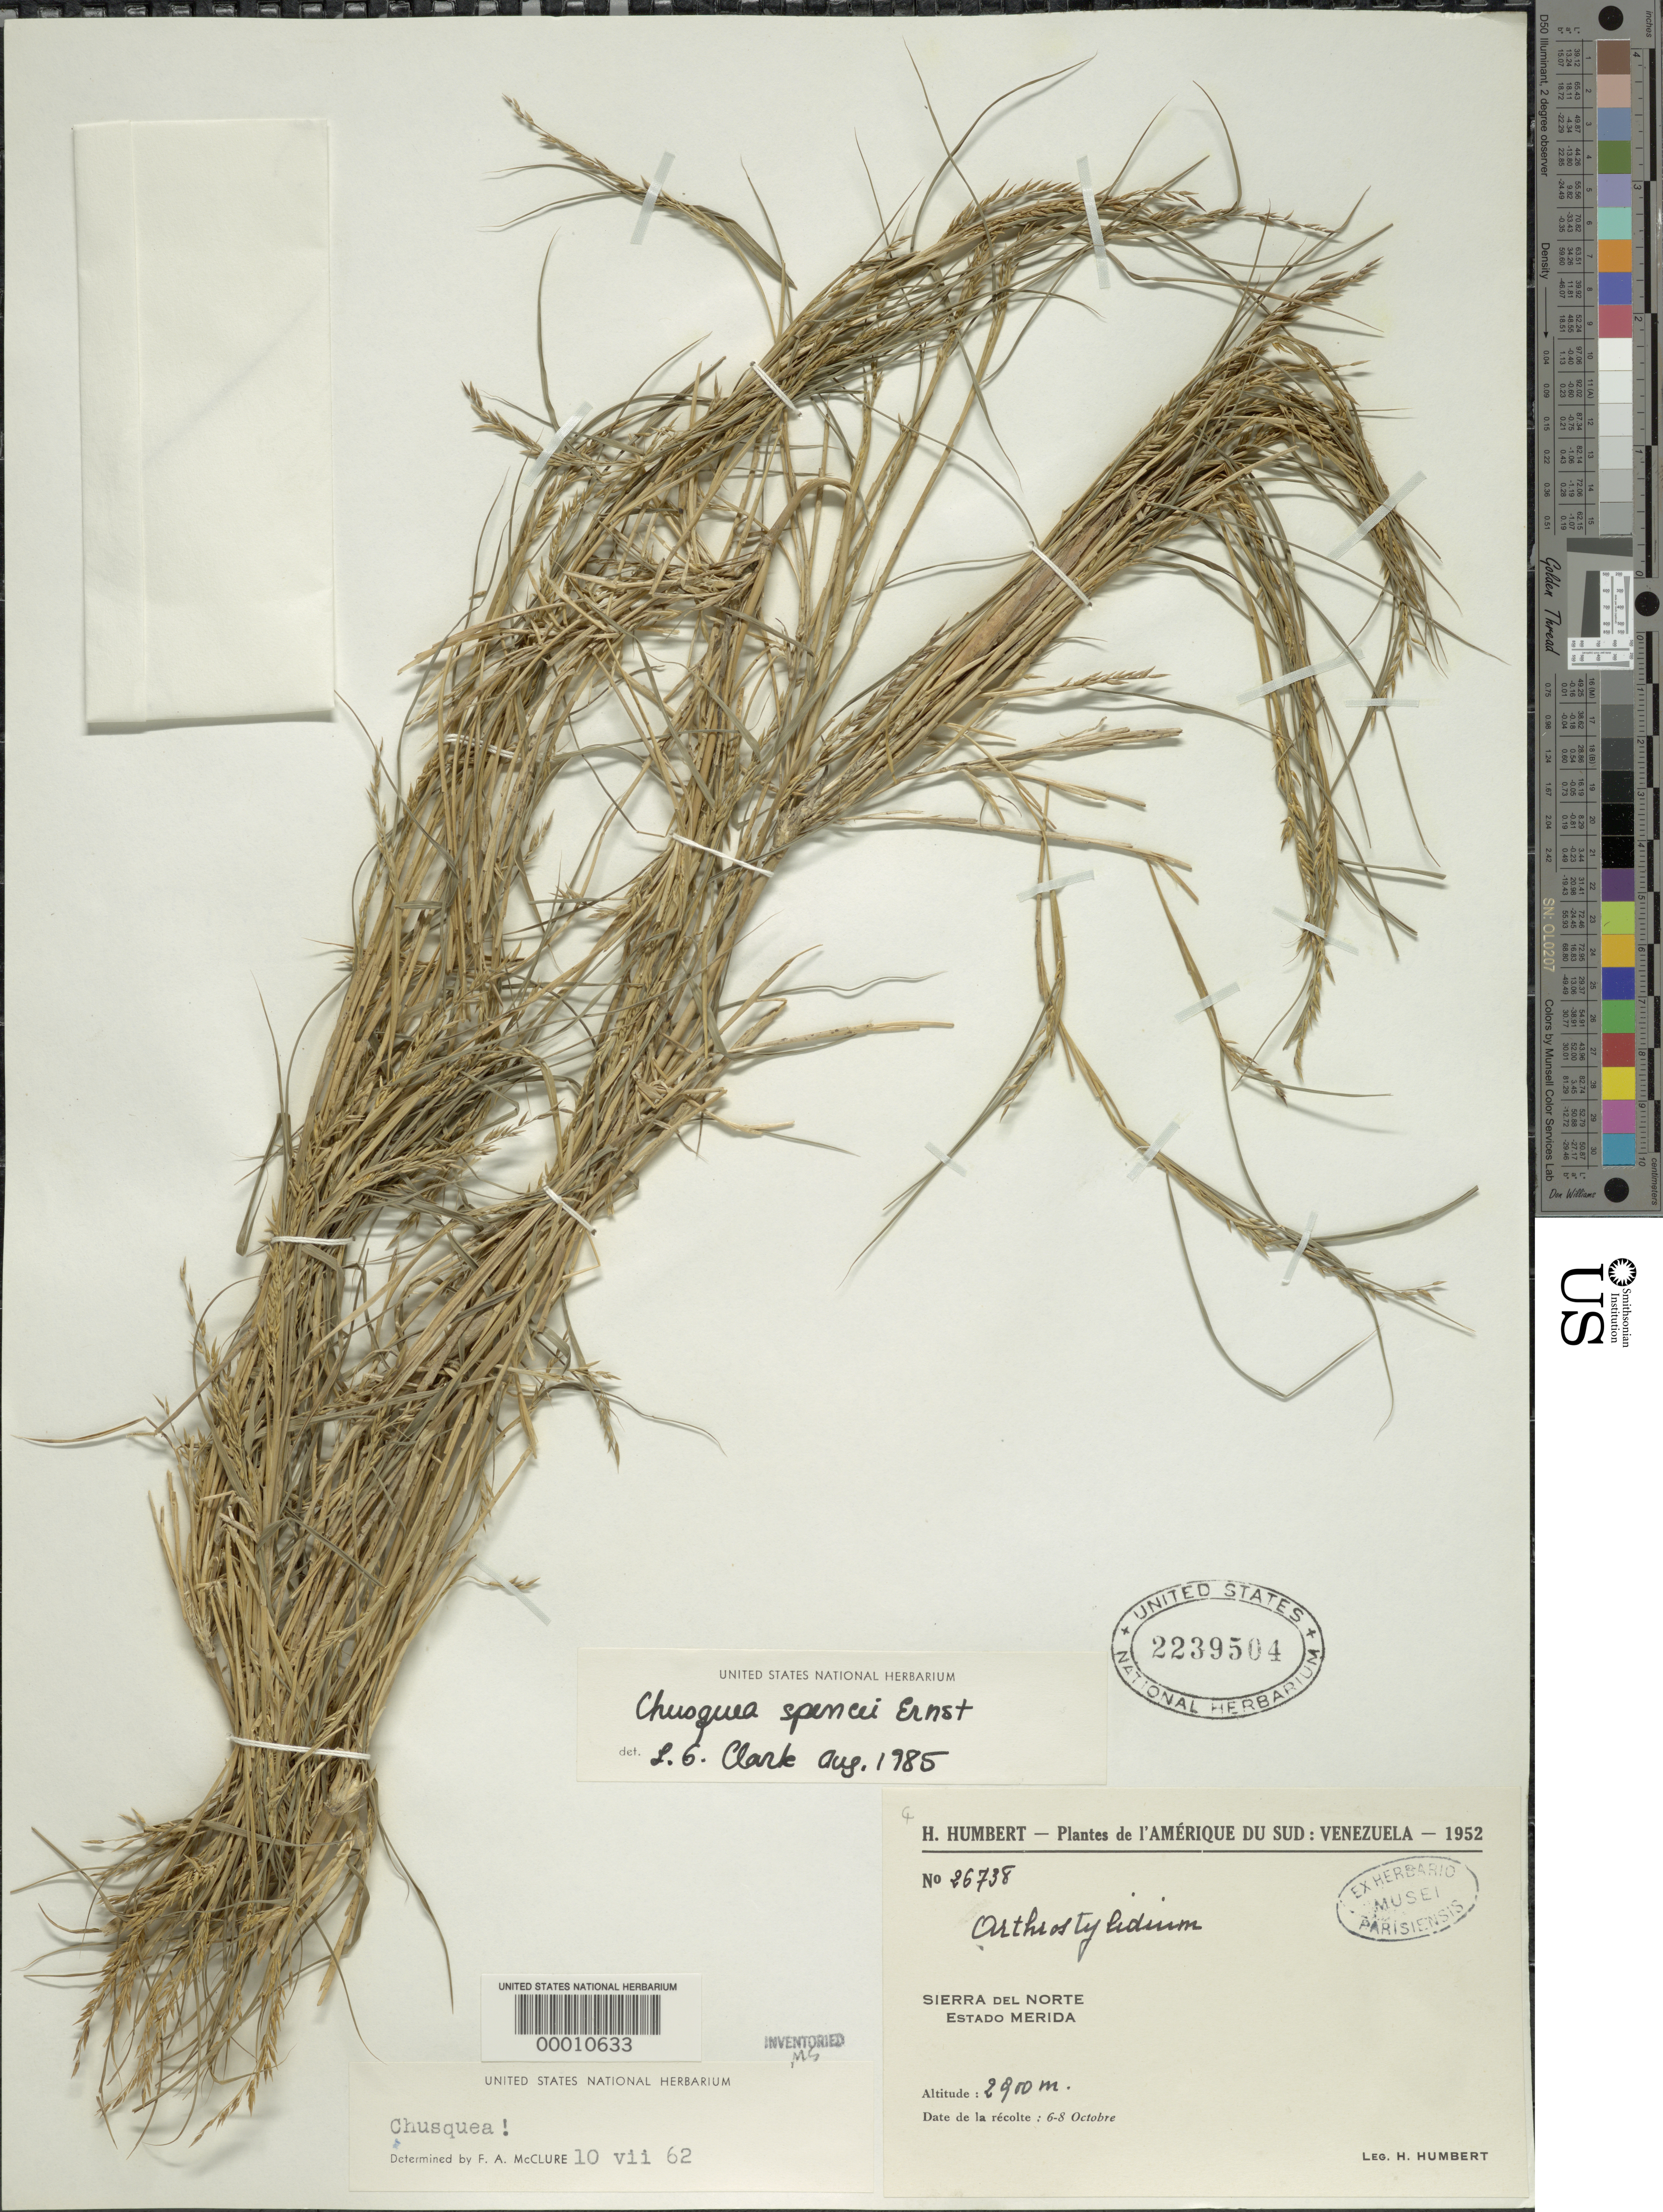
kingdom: Plantae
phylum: Tracheophyta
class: Liliopsida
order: Poales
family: Poaceae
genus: Chusquea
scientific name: Chusquea spencei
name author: Ernst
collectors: H. Humbert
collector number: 26738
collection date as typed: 06 Oct 1952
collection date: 1952-10-06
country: Venezuela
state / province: Mérida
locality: Sierra del norte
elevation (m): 2900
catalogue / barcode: US 2239504